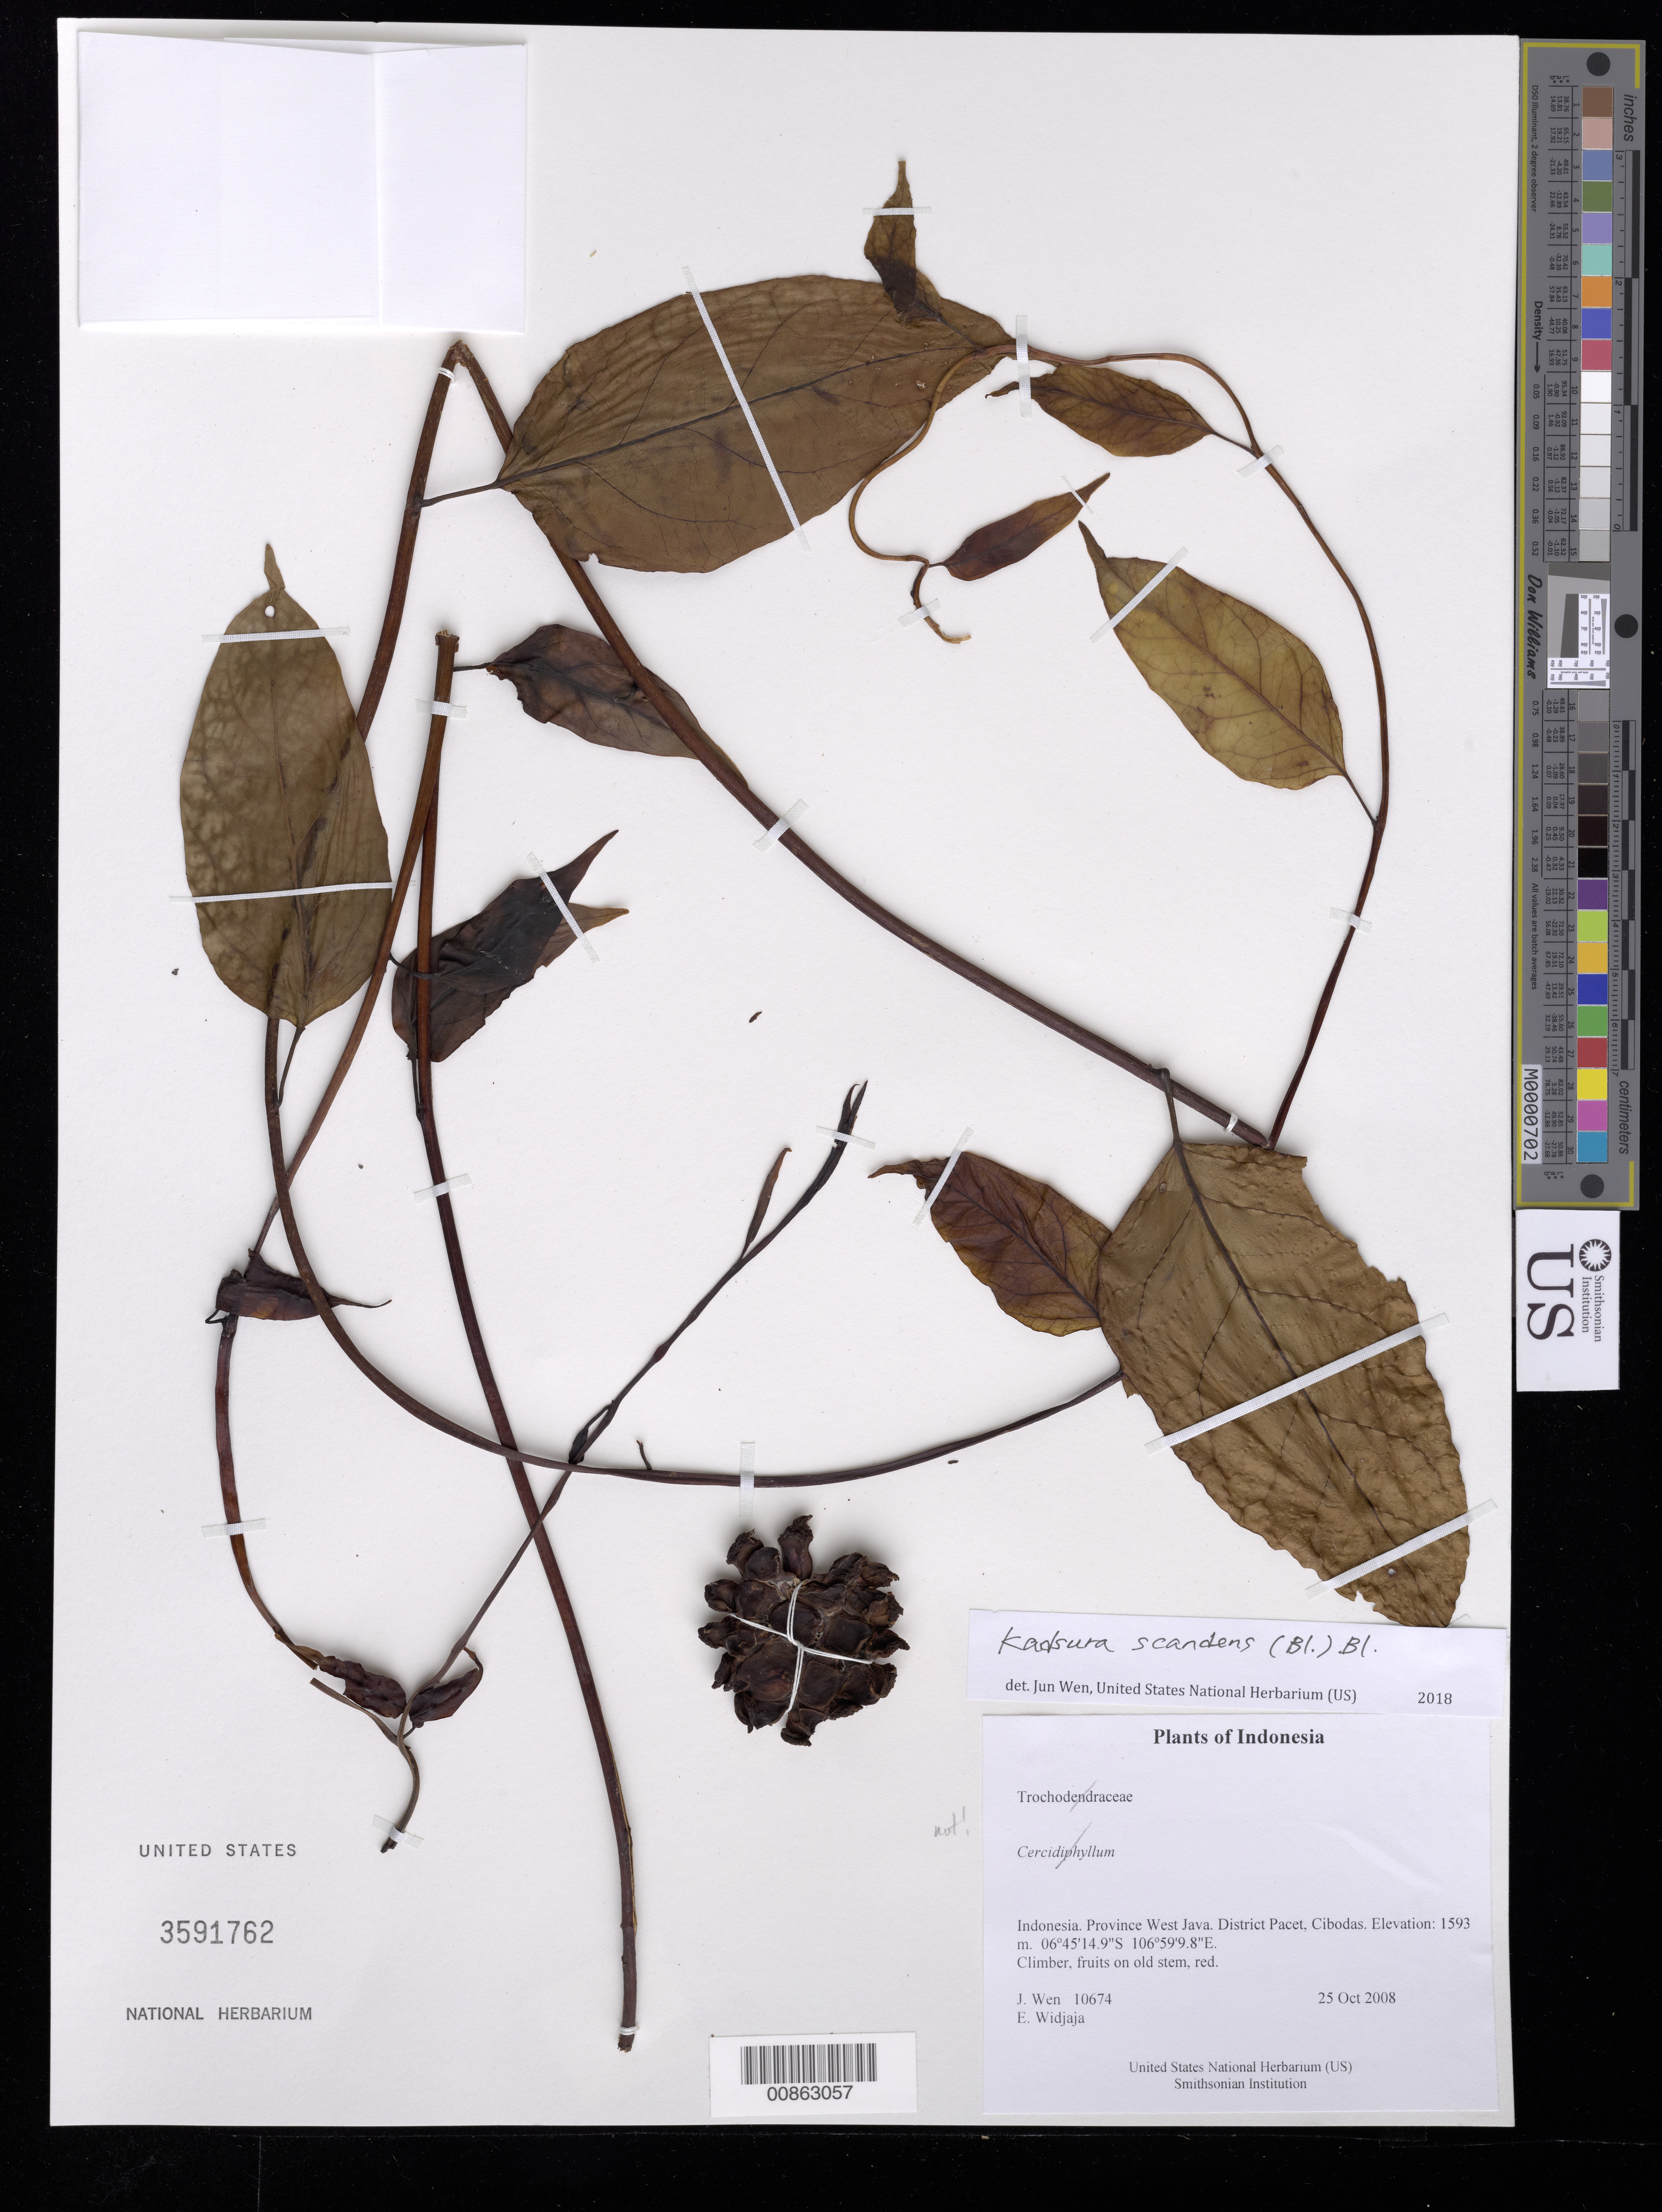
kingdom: Plantae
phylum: Tracheophyta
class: Magnoliopsida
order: Saxifragales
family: Cercidiphyllaceae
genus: Cercidiphyllum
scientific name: Cercidiphyllum sp.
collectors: J. Wen & E. A. Widjaja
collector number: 10674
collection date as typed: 25 Oct 2008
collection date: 2008-10-25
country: Indonesia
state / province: Java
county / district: Jawa Barat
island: Java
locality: District Pacet, Cibodas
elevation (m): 1593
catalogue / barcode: US 3591762